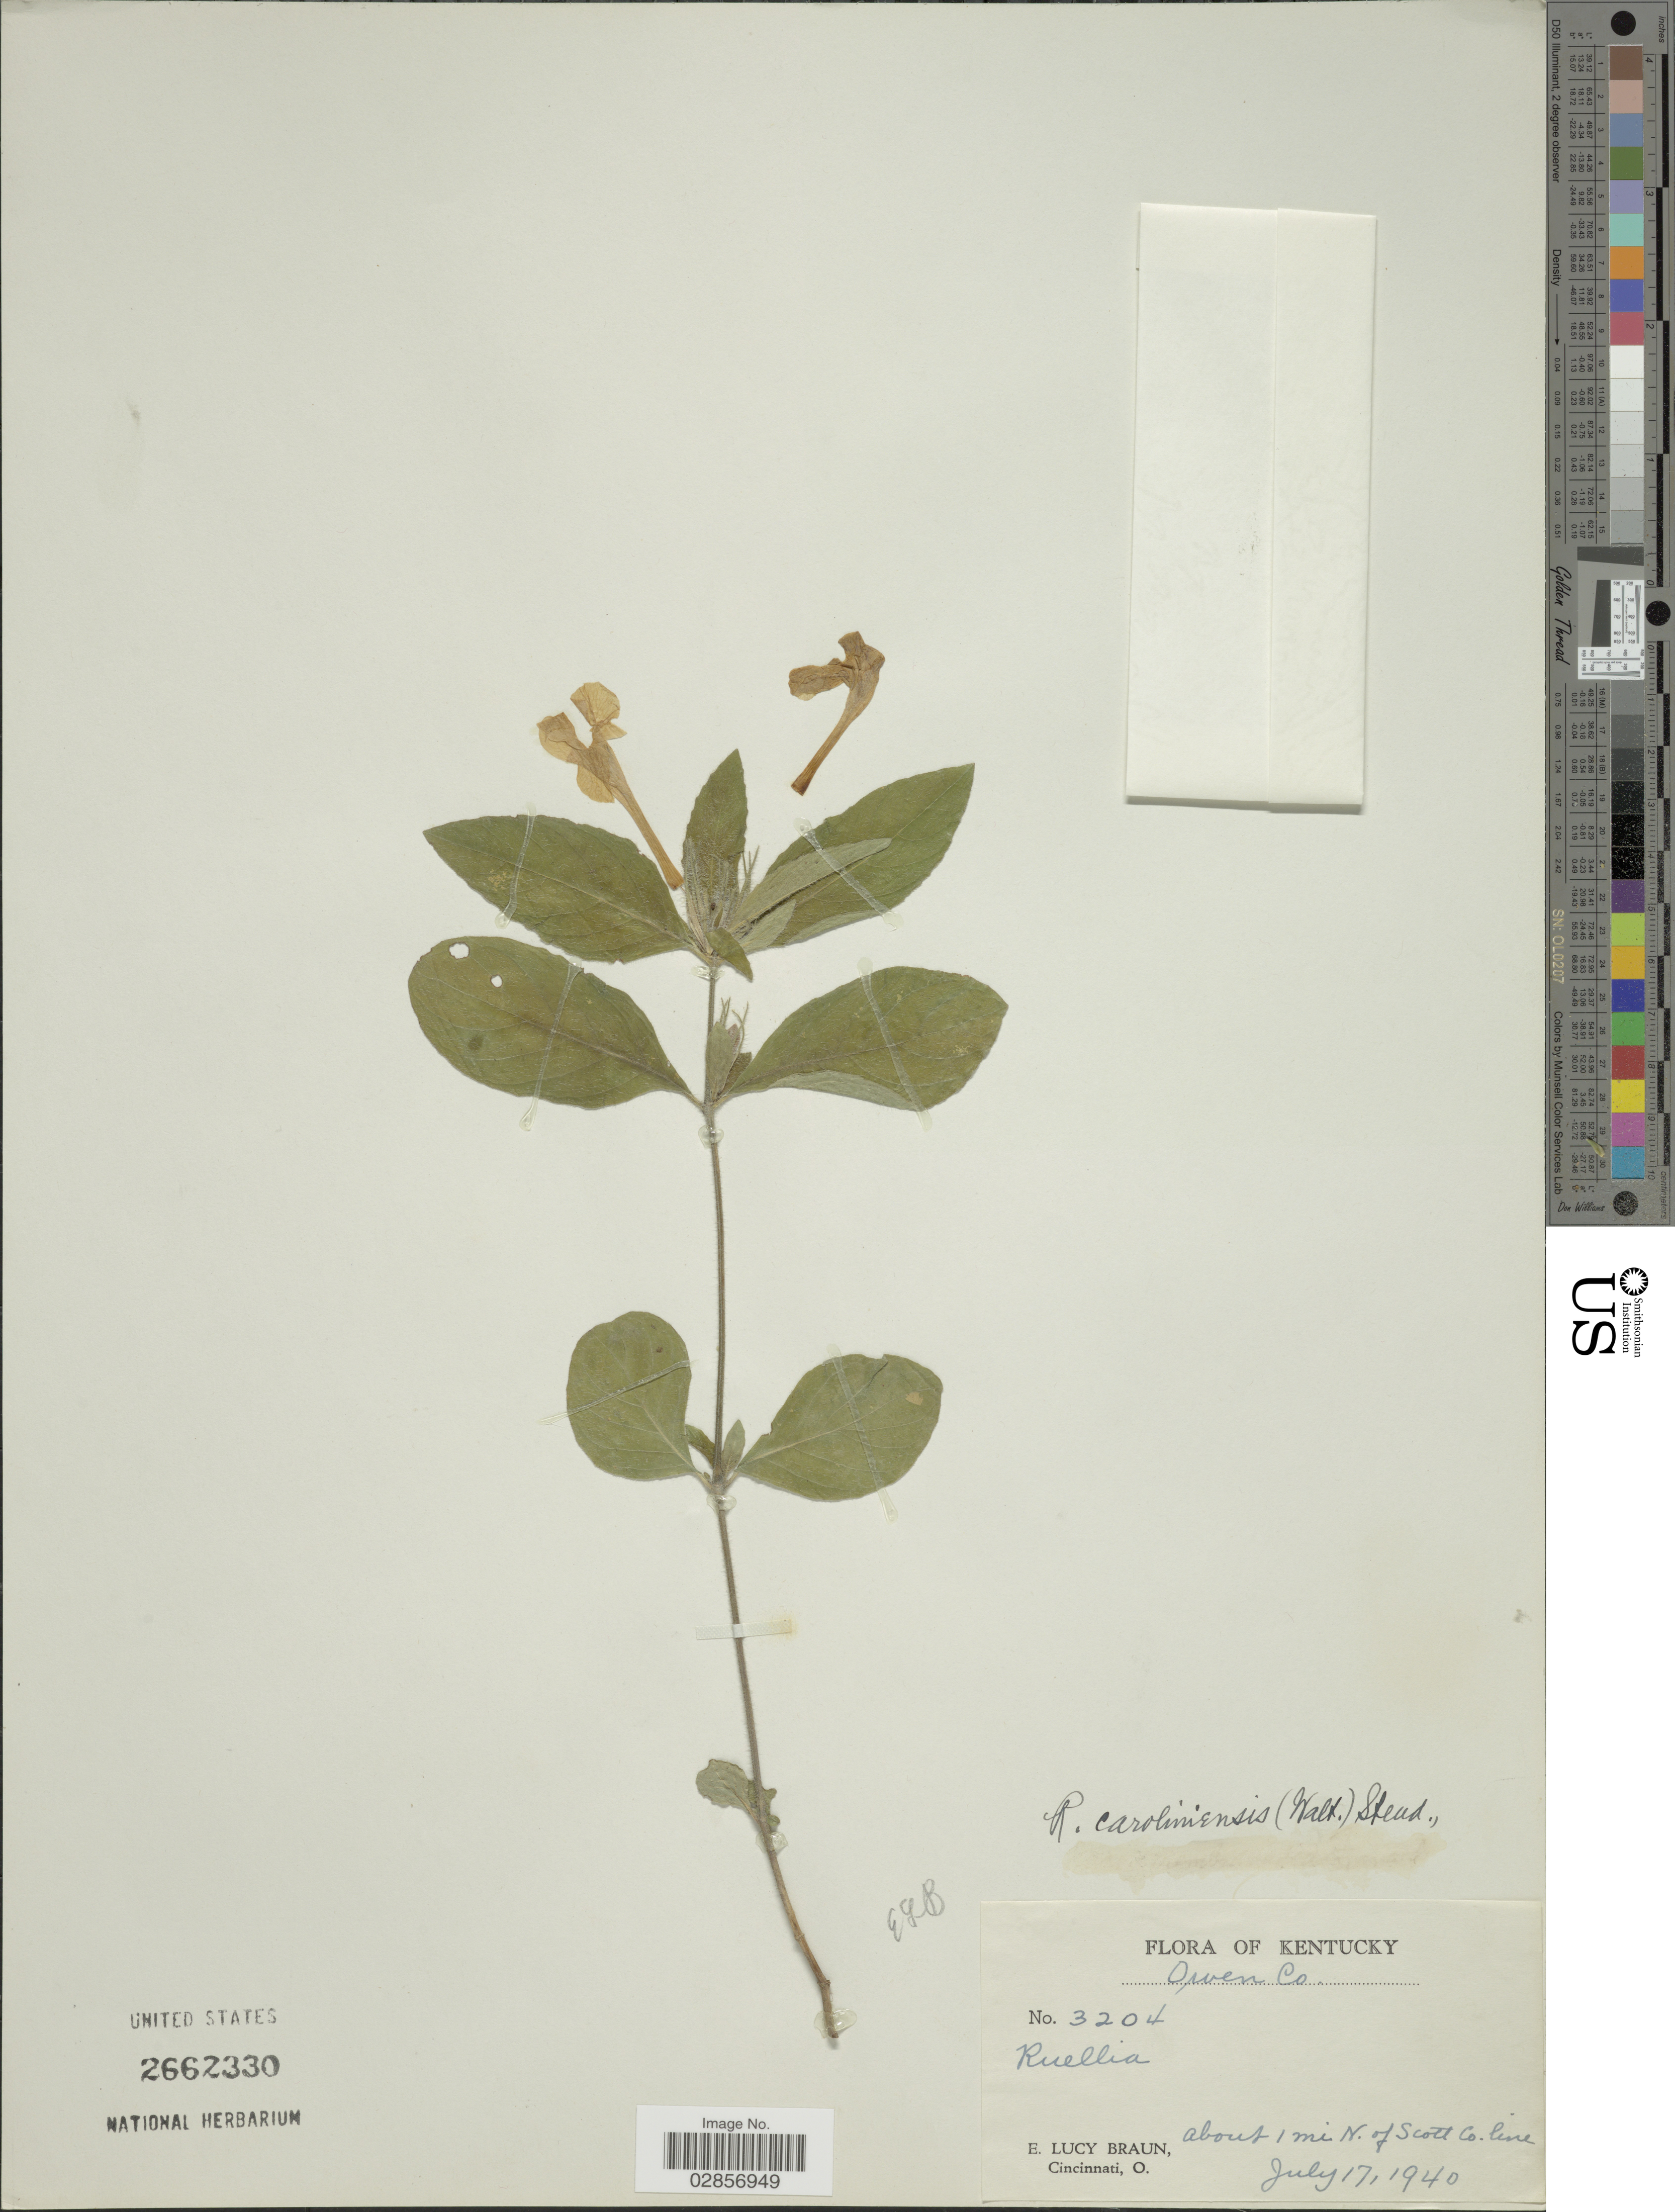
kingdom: Plantae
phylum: Tracheophyta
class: Magnoliopsida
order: Lamiales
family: Acanthaceae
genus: Ruellia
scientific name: Ruellia caroliniensis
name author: (J.F. Gmel.) Steud.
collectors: E. L. Braun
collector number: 3204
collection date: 1940-07-17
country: United States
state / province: Kentucky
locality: Owen Co. About 1 mi N. of Scott Co. line.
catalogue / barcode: US 2662330